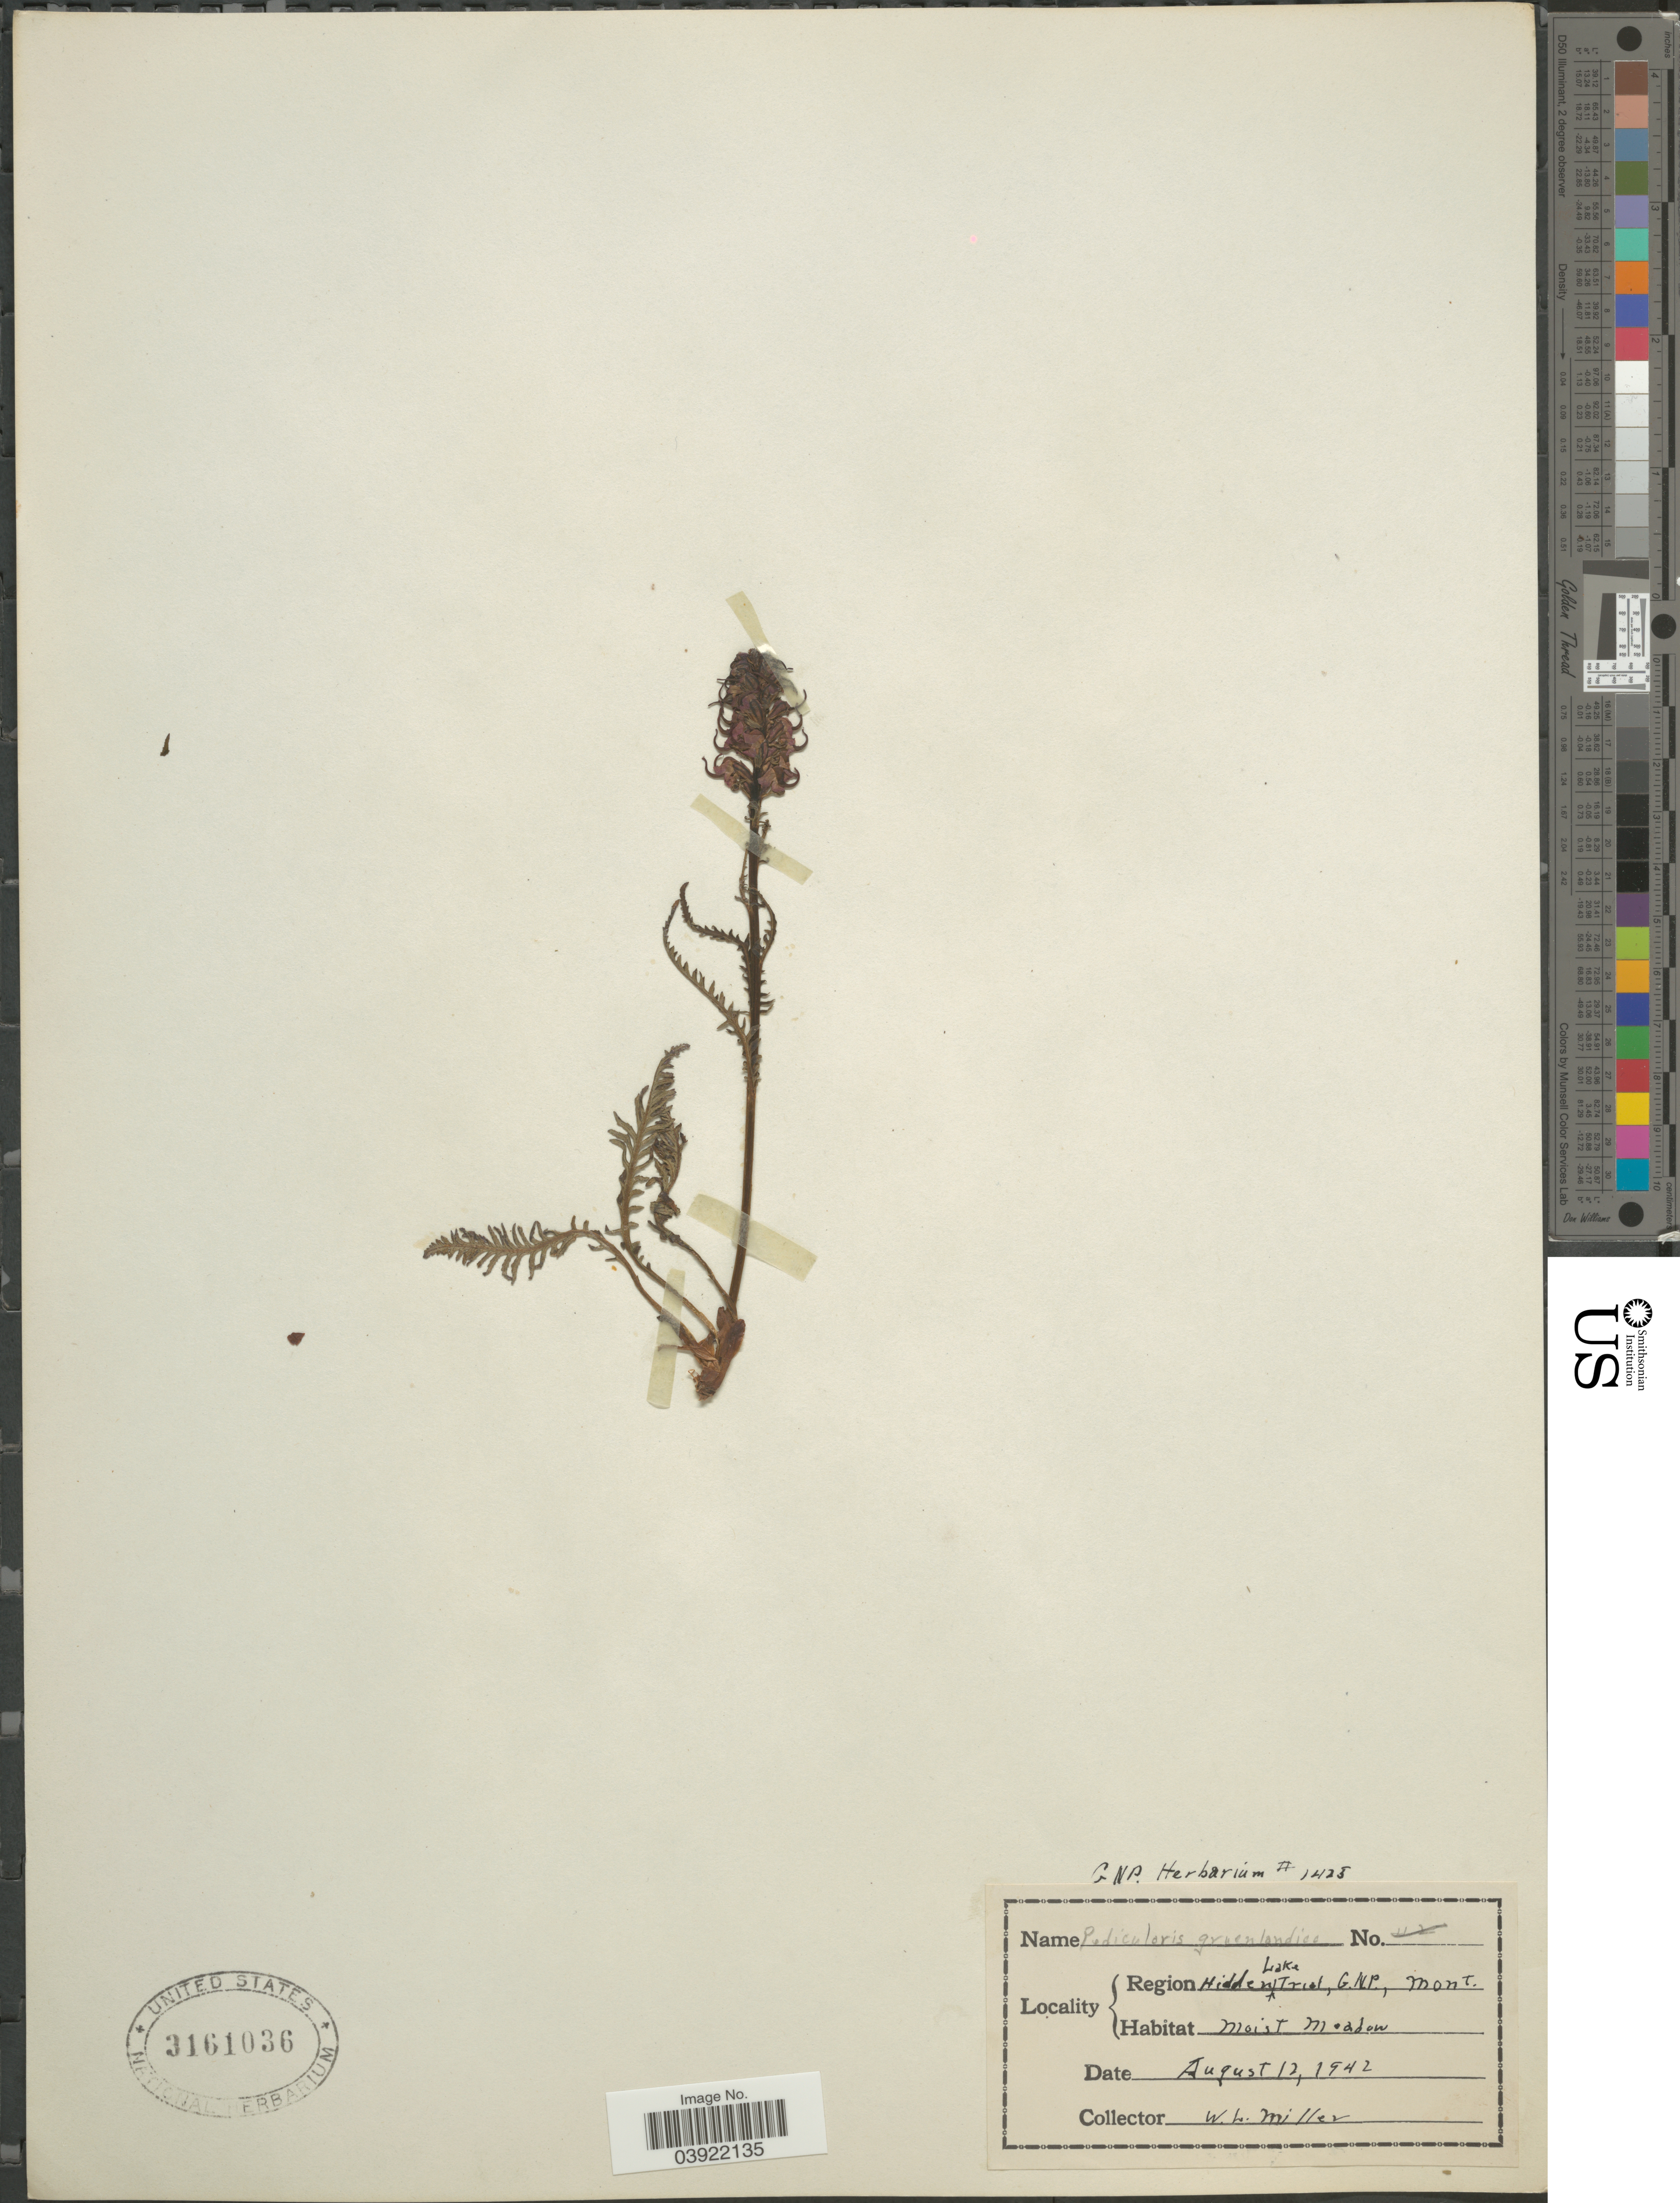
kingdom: Plantae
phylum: Tracheophyta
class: Magnoliopsida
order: Lamiales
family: Orobanchaceae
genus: Pedicularis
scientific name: Pedicularis groenlandica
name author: Retz.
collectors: W. Miller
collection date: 1942-08-12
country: United States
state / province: Montana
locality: Region Hidden Lake Trail, G.N.P.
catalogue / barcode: US 3161036